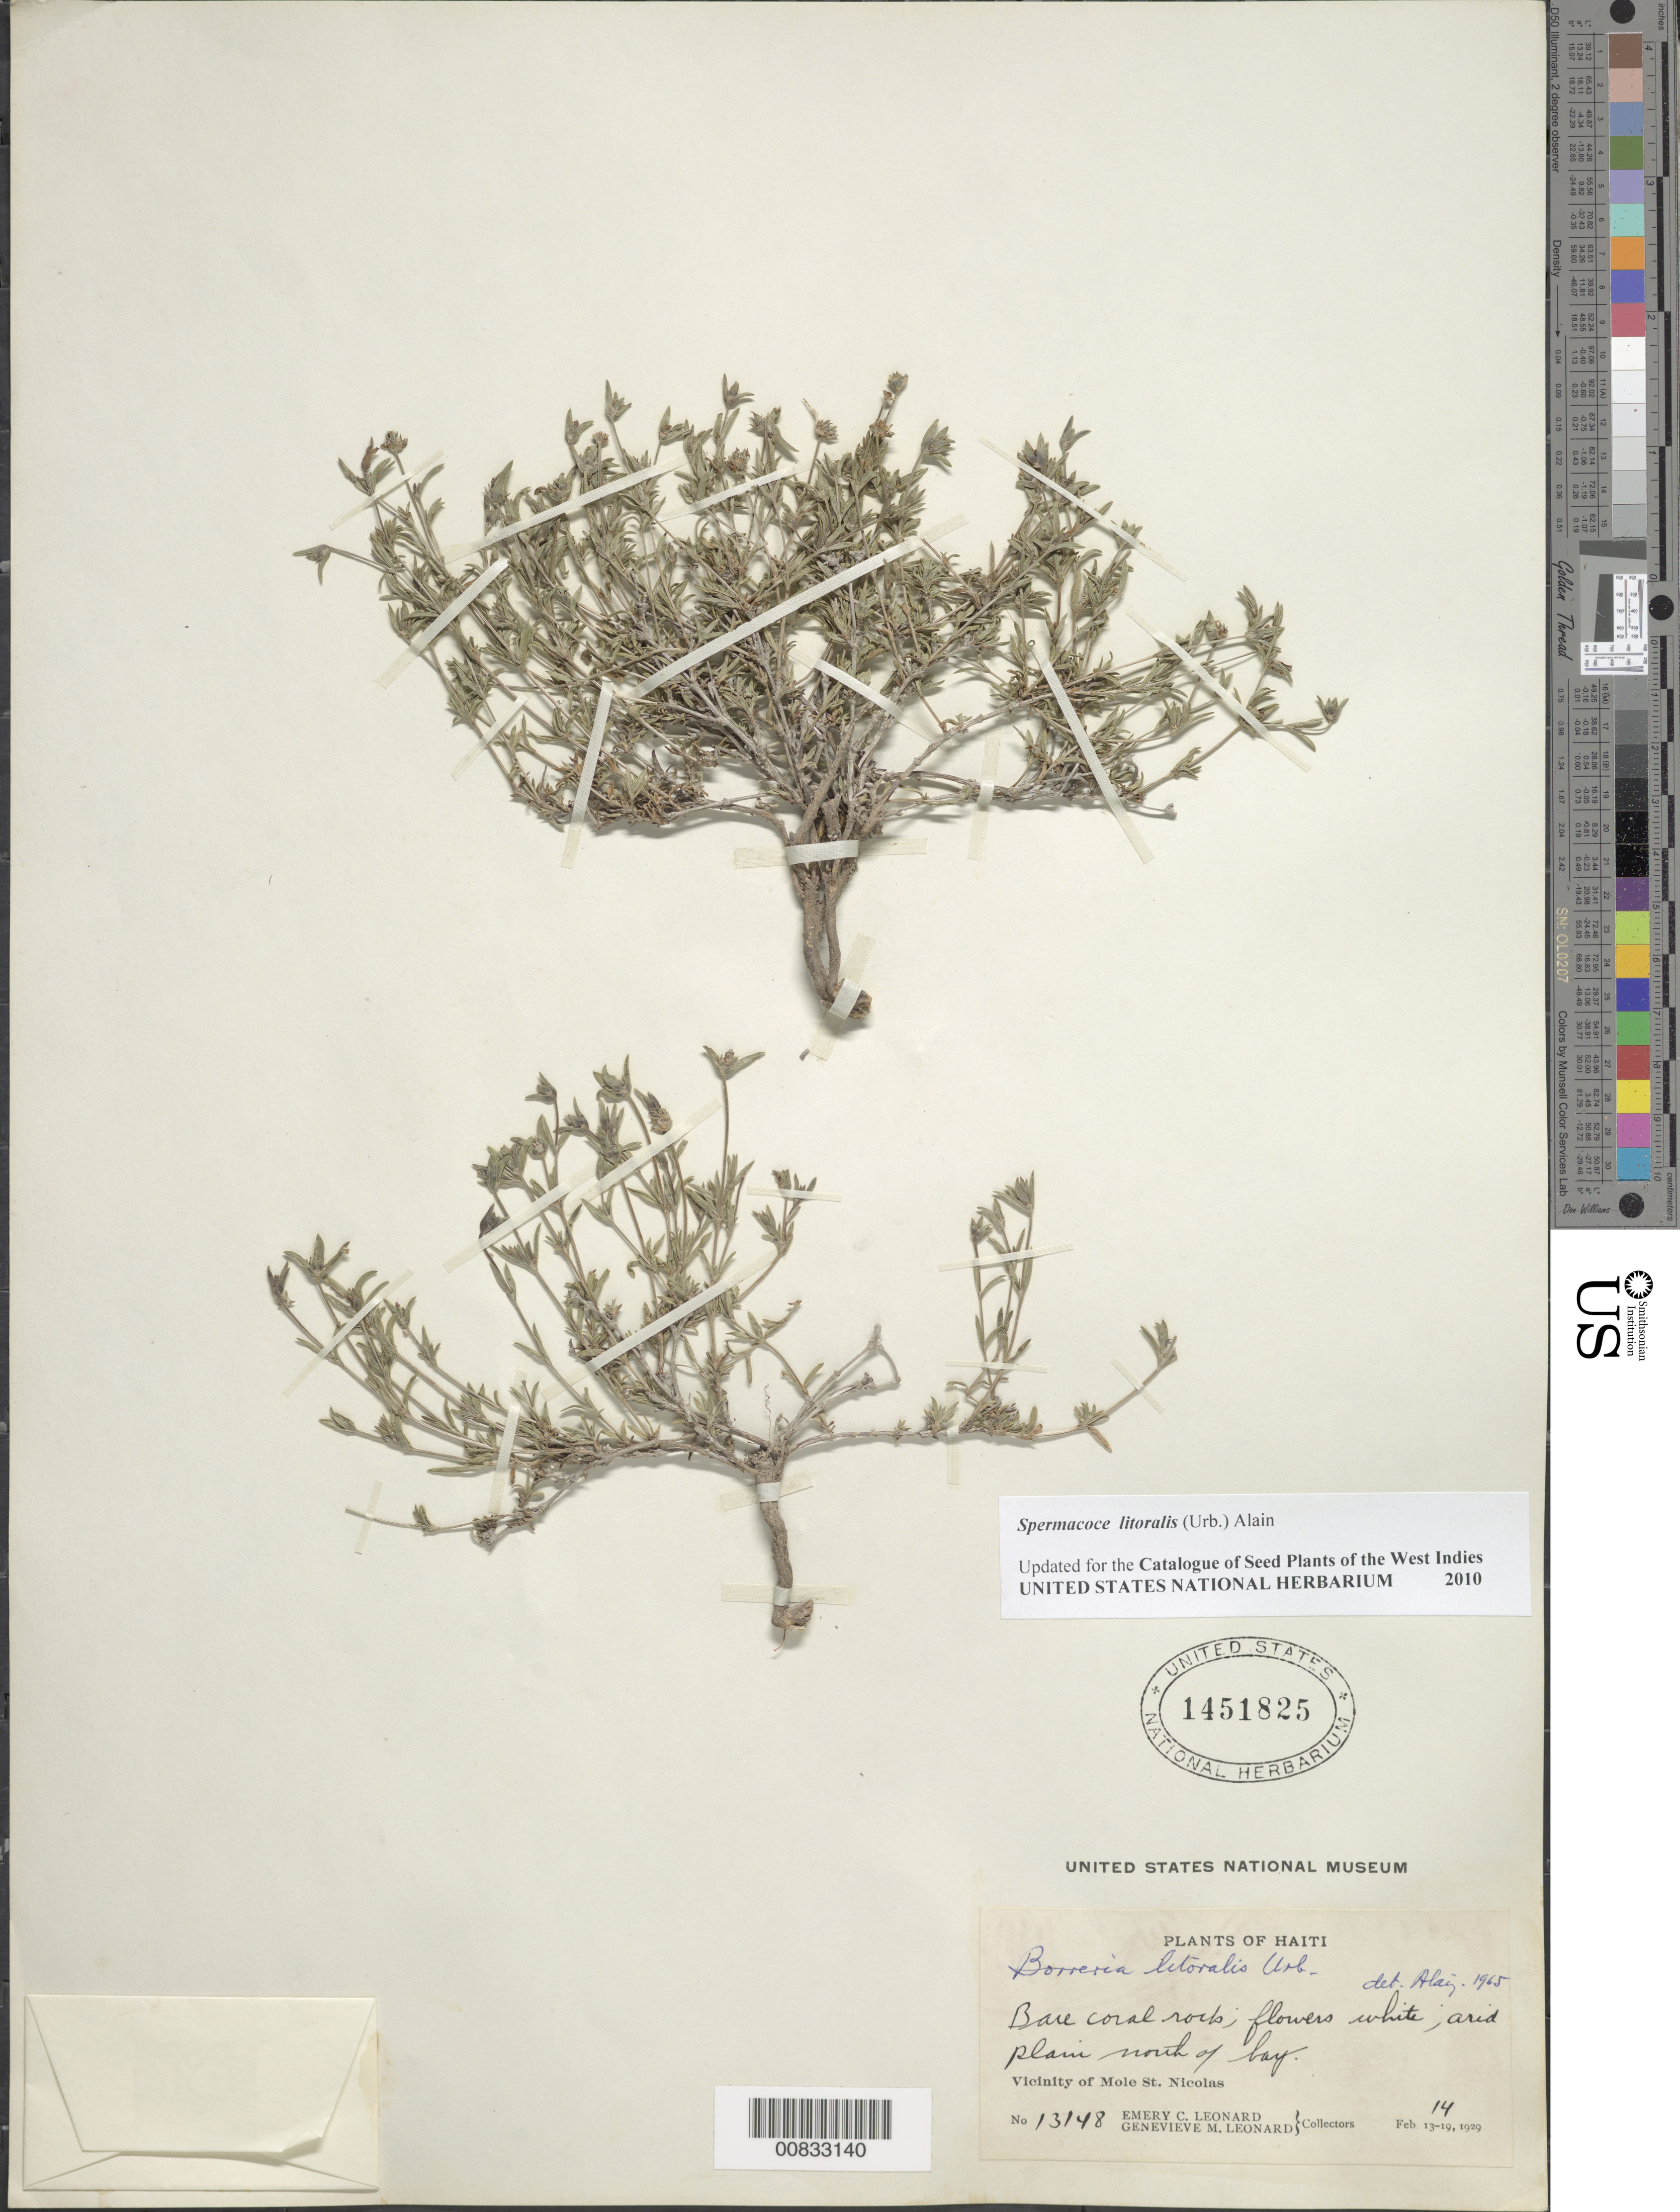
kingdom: Plantae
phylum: Tracheophyta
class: Magnoliopsida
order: Gentianales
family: Rubiaceae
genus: Spermacoce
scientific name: Spermacoce litoralis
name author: (Urb.) Alain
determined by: Liogier, Alain H.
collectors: E. C. Leonard & G. M. Leonard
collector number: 13148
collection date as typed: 14 Feb 1929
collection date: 1929-02-14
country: Haiti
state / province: Nord-Ouest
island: Hispaniola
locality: Vicinity of Mole St. Nicolas, arid plain N of bay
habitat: Bare coral rock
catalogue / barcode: US 1451825